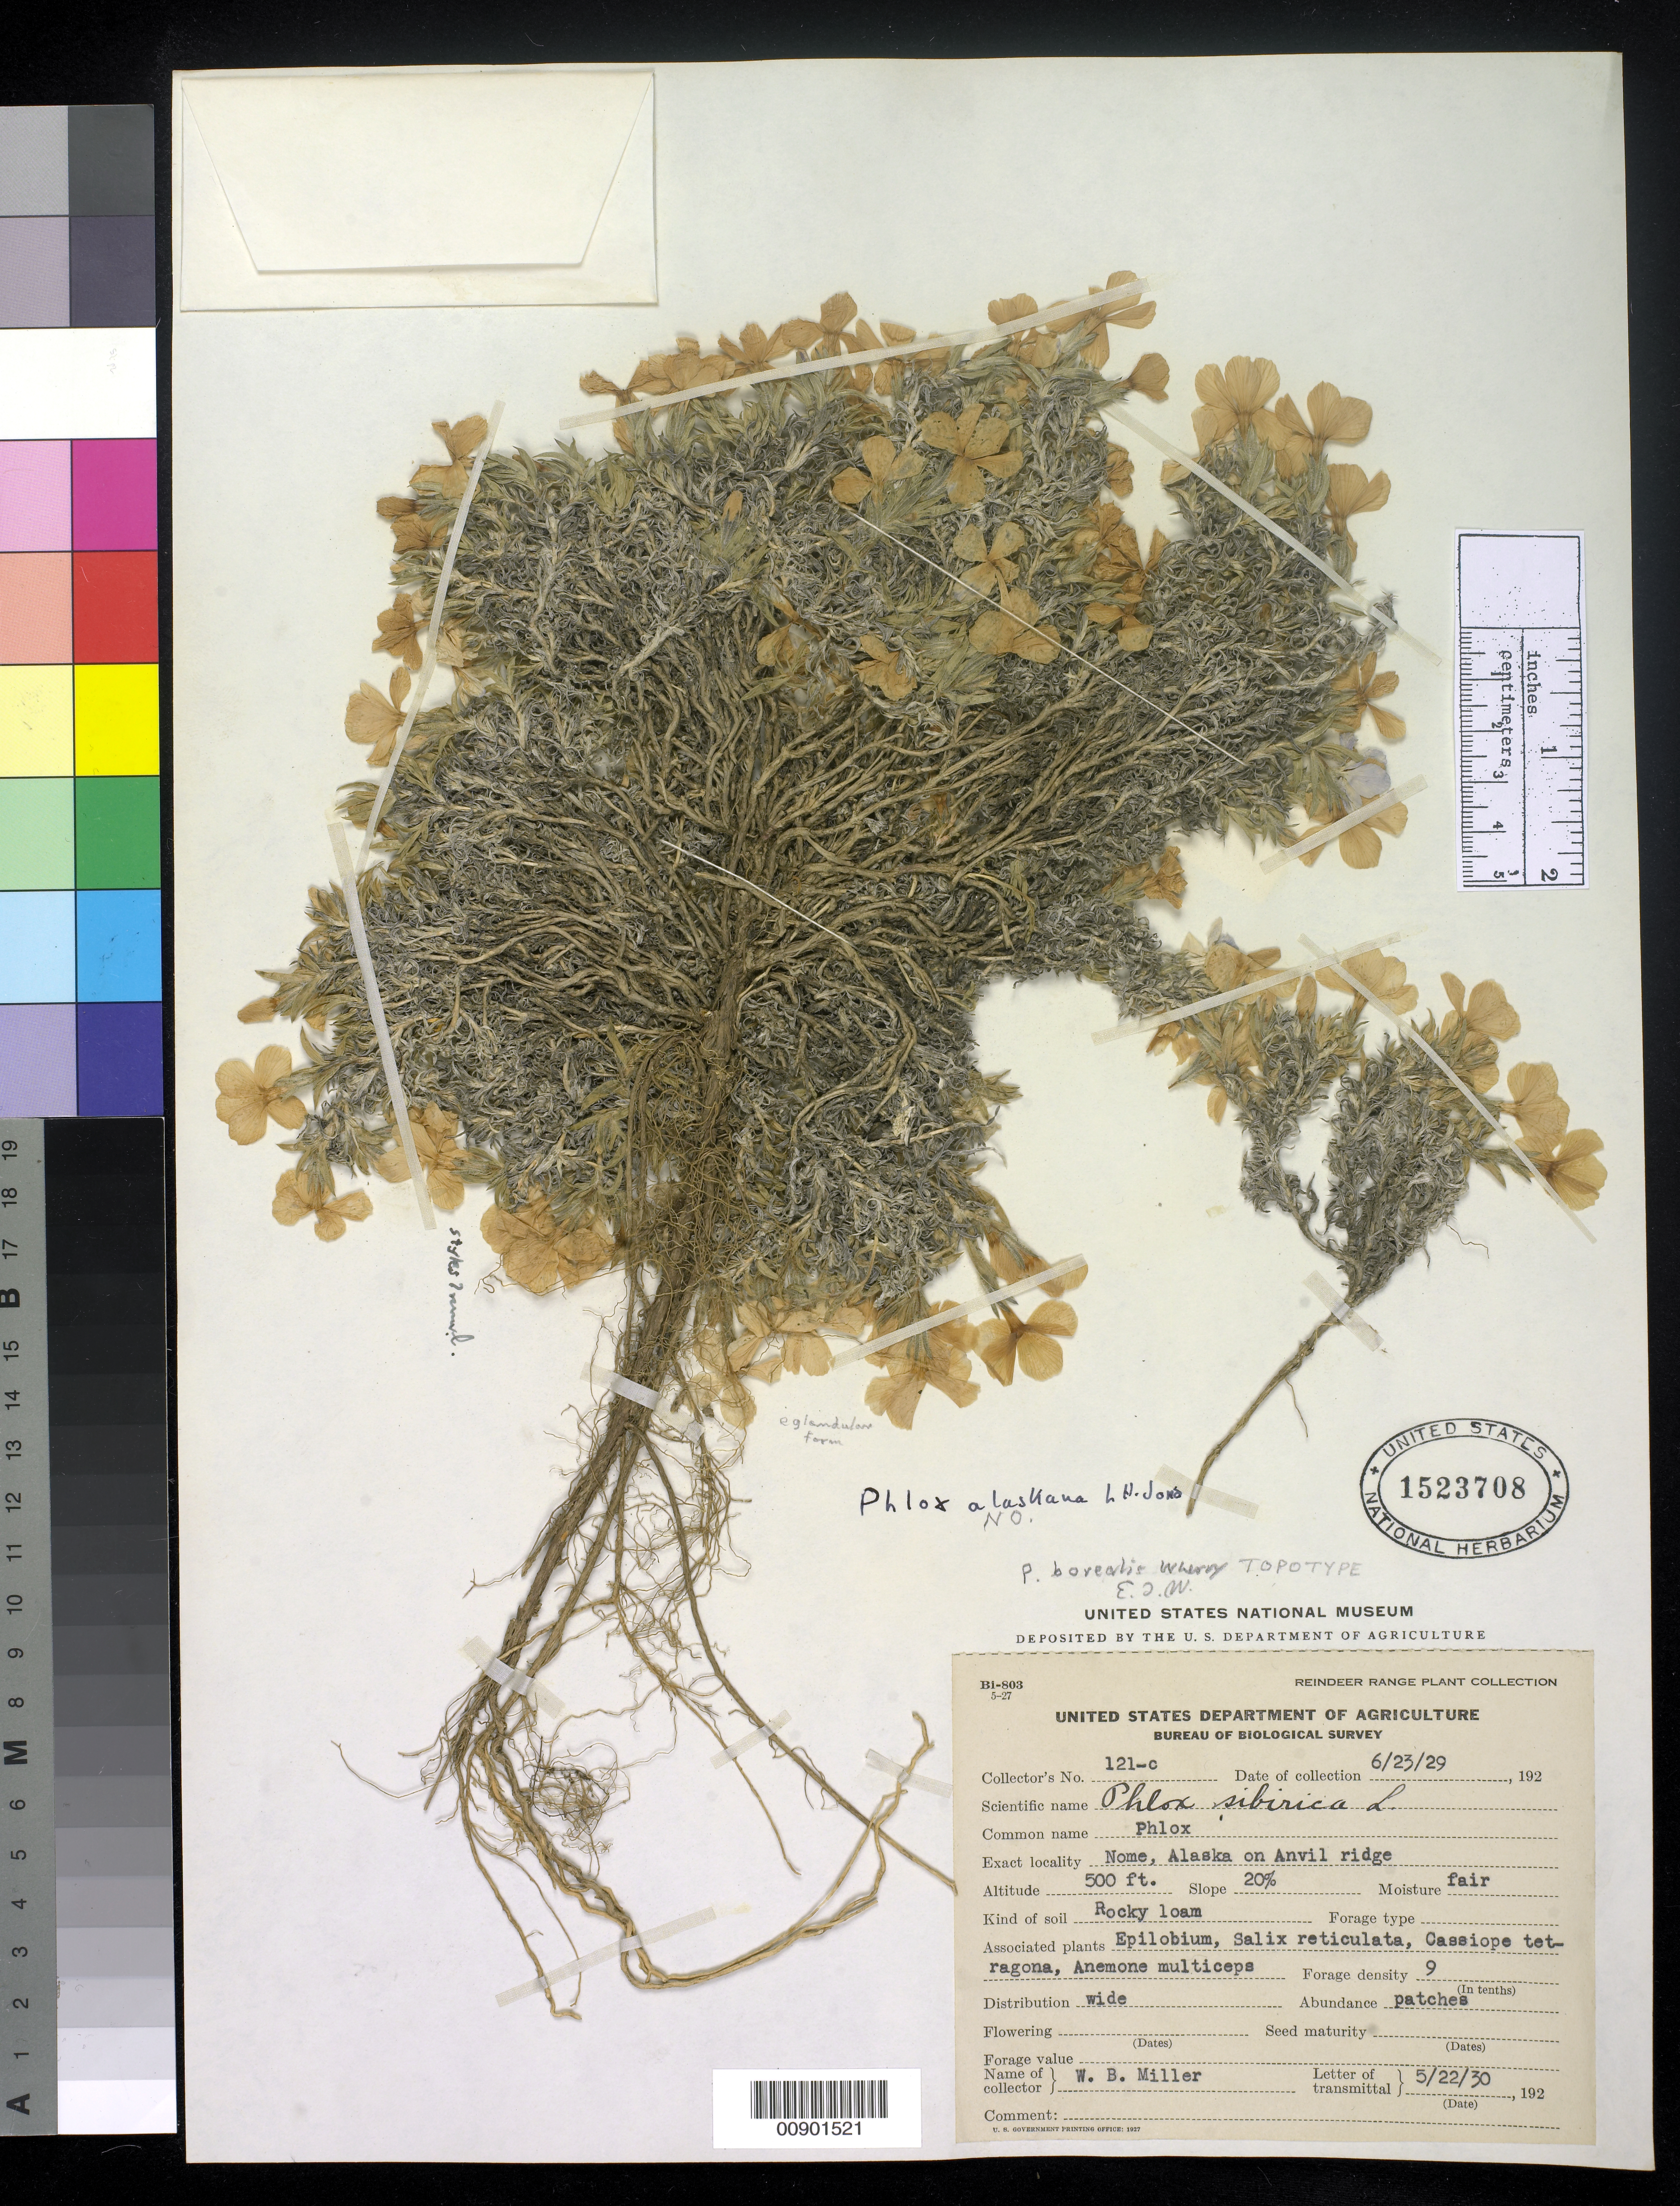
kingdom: Plantae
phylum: Tracheophyta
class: Magnoliopsida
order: Ericales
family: Polemoniaceae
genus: Phlox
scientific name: Phlox borealis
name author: Wherry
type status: Holotype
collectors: W. Miller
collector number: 121-c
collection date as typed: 23 Jun 1929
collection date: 1929-06-23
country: United States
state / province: Alaska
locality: Nome, Alaska on Anvil ridge.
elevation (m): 152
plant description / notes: Specimen not annotated as holotype; found in main herbarium 11/2006 and presumably the holotype as no other duplicates of this collection were found at US.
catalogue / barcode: US 1523708